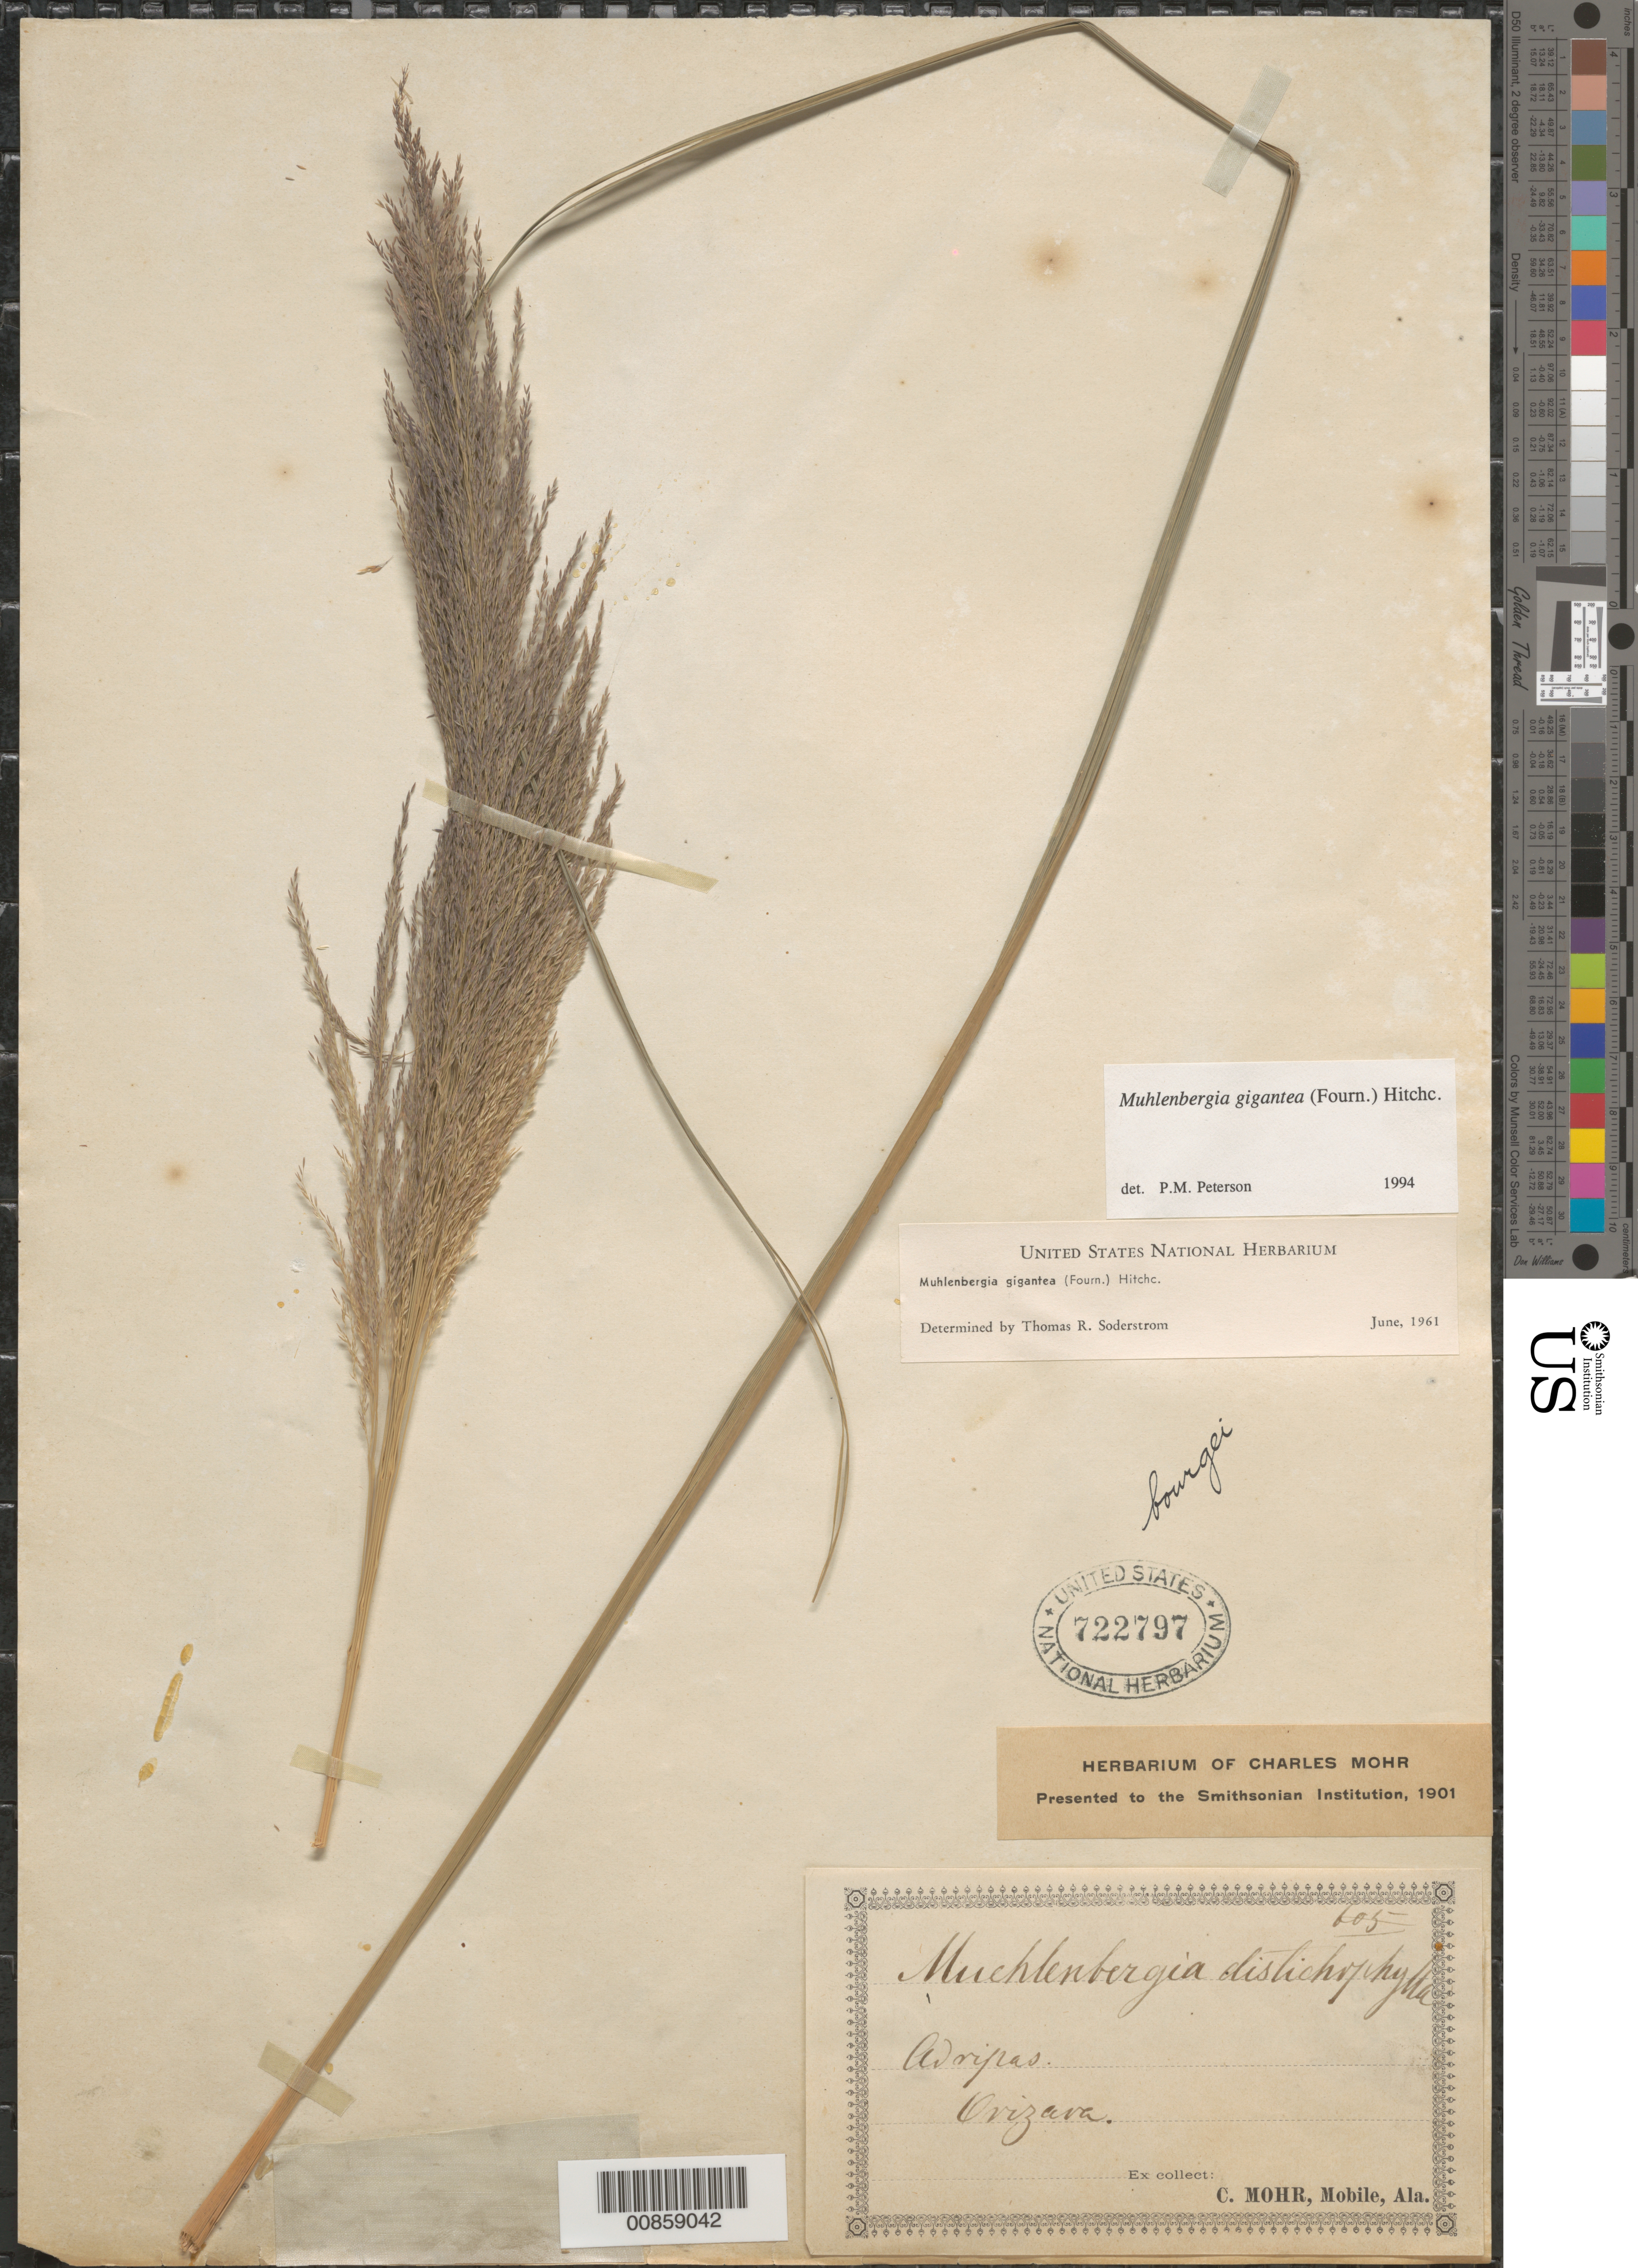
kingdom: Plantae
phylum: Tracheophyta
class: Liliopsida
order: Poales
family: Poaceae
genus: Muhlenbergia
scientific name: Muhlenbergia gigantea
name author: (E. Fourn.) Hitchc.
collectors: C. T. Mohr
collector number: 605*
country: Mexico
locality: Ad ripas. Orizava.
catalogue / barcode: US 722797